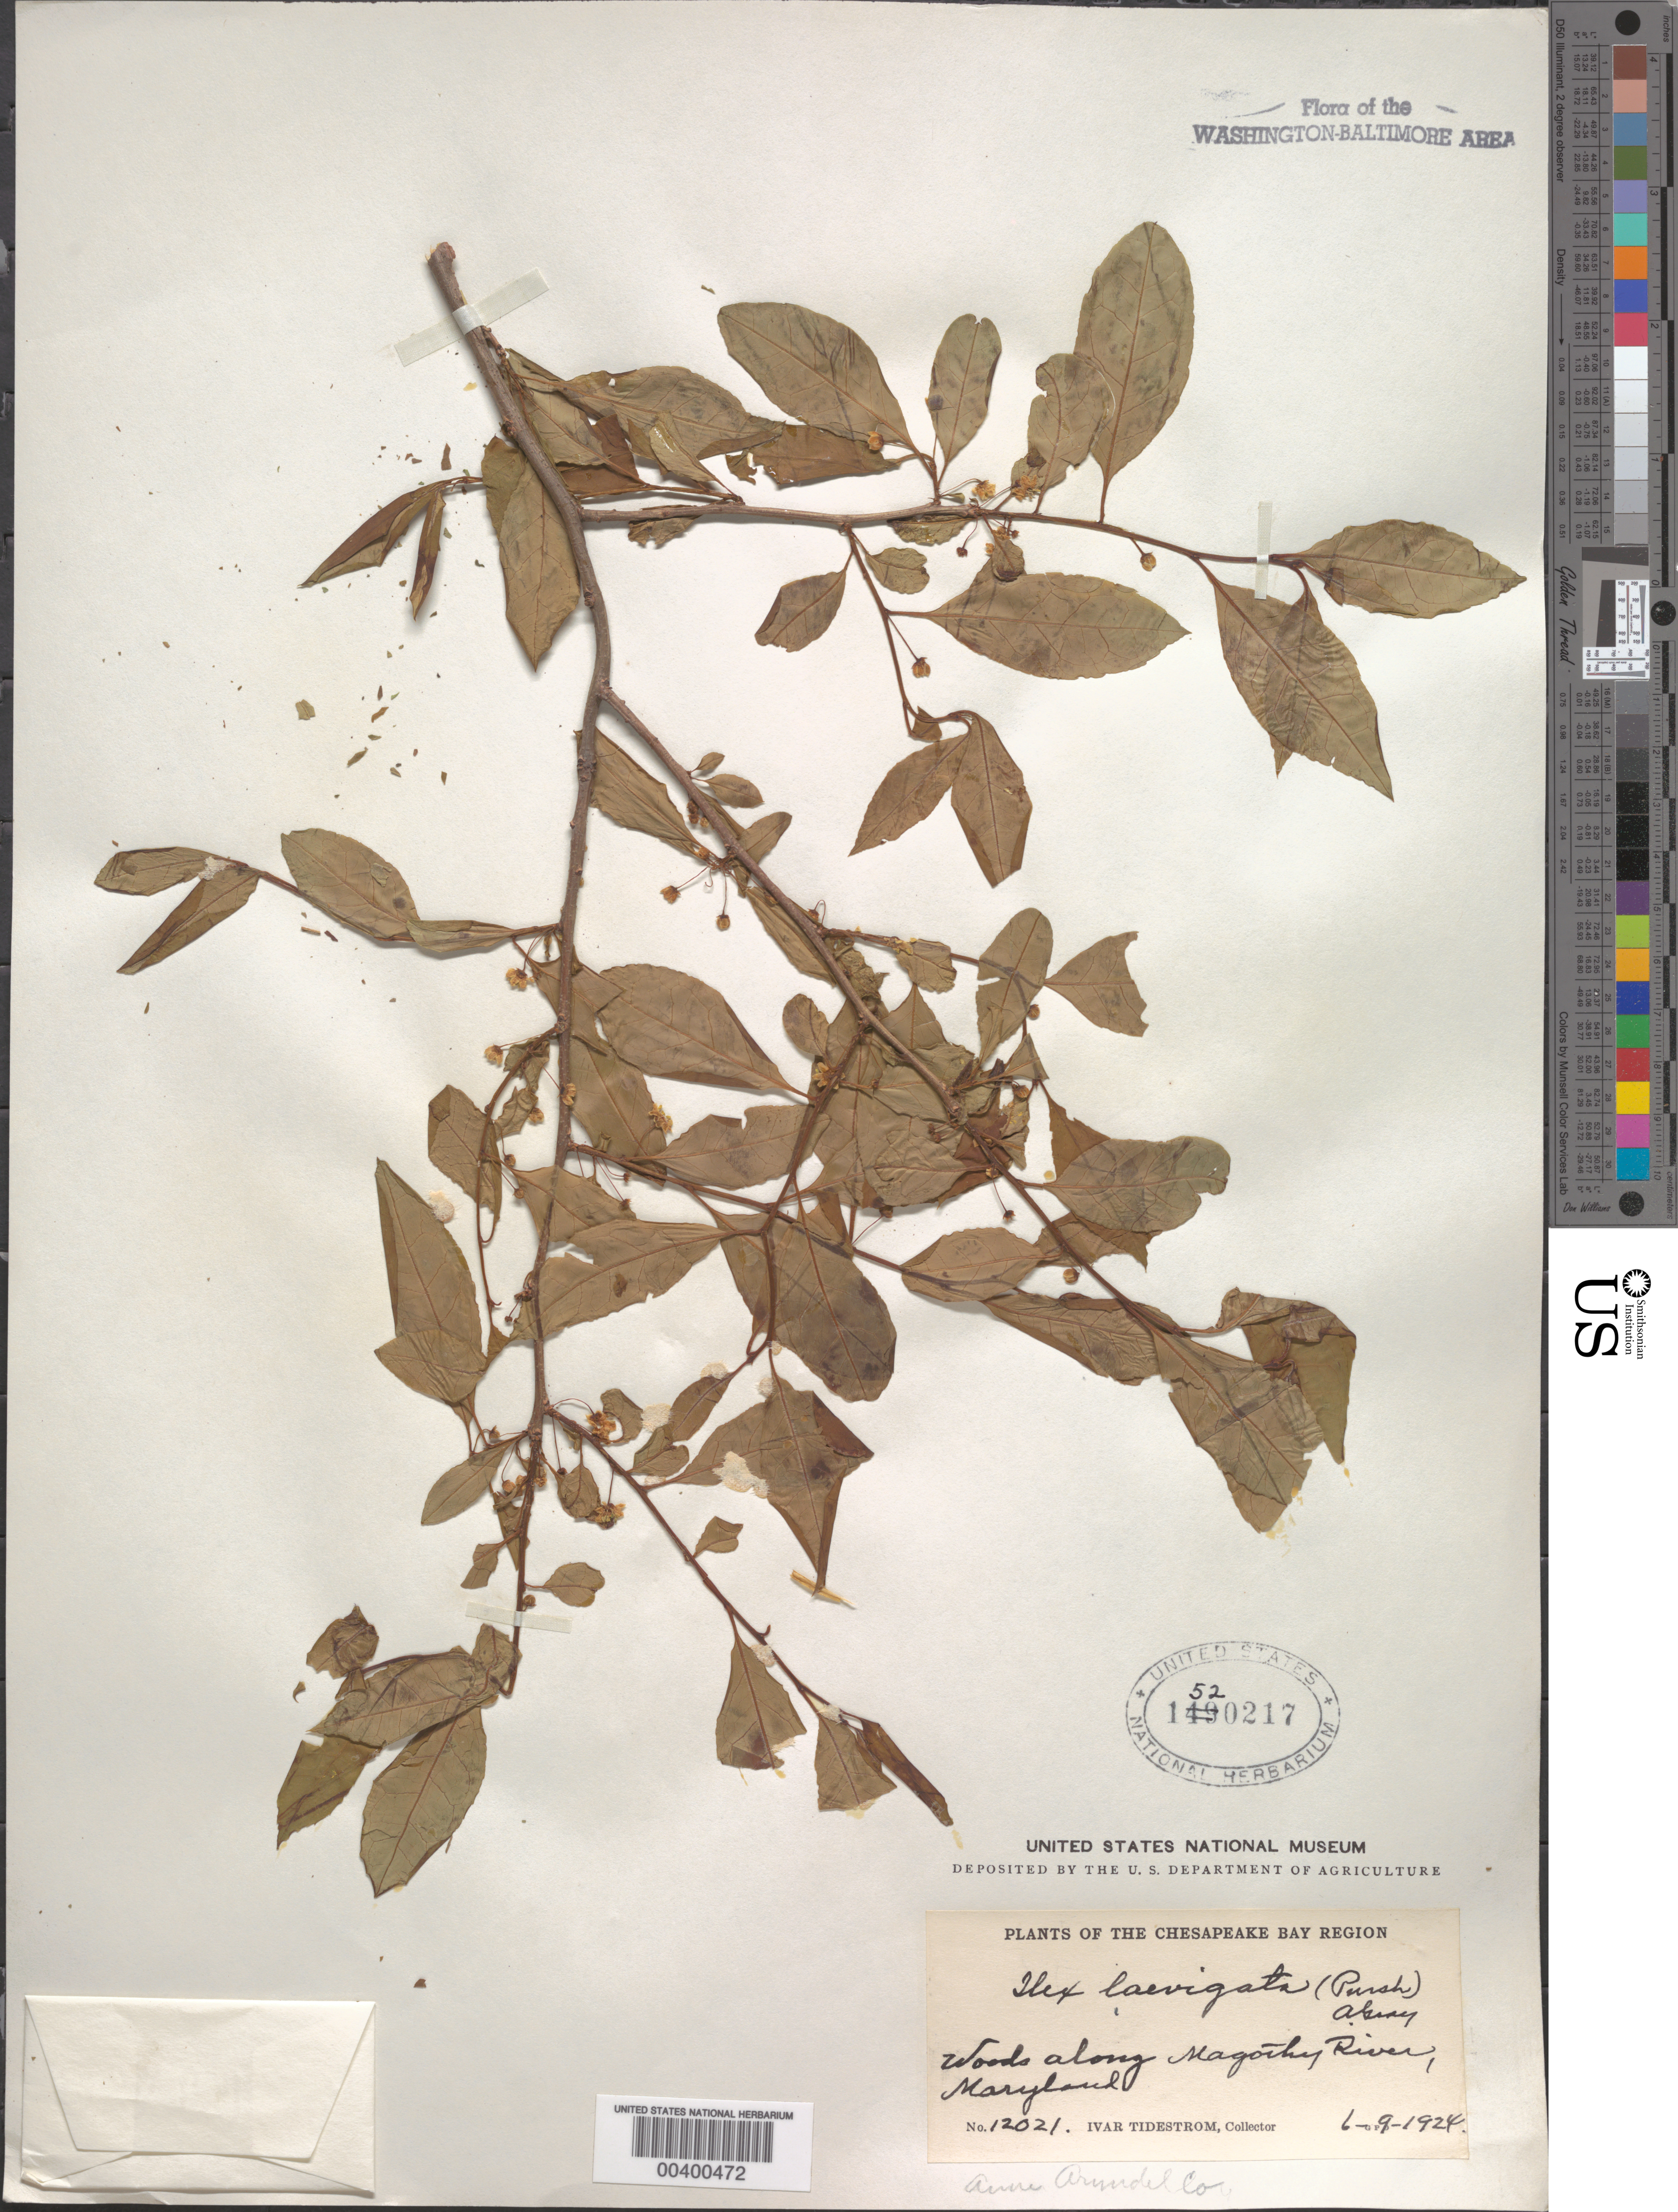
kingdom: Plantae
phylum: Tracheophyta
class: Magnoliopsida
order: Aquifoliales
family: Aquifoliaceae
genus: Ilex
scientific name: Ilex laevigata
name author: (Pursh) A. Gray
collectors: I. F. Tidestrom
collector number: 12021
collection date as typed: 09 Jun 1924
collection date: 1924-06-09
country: United States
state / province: Maryland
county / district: Anne Arundel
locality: Magothy River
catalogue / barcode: US 1520217